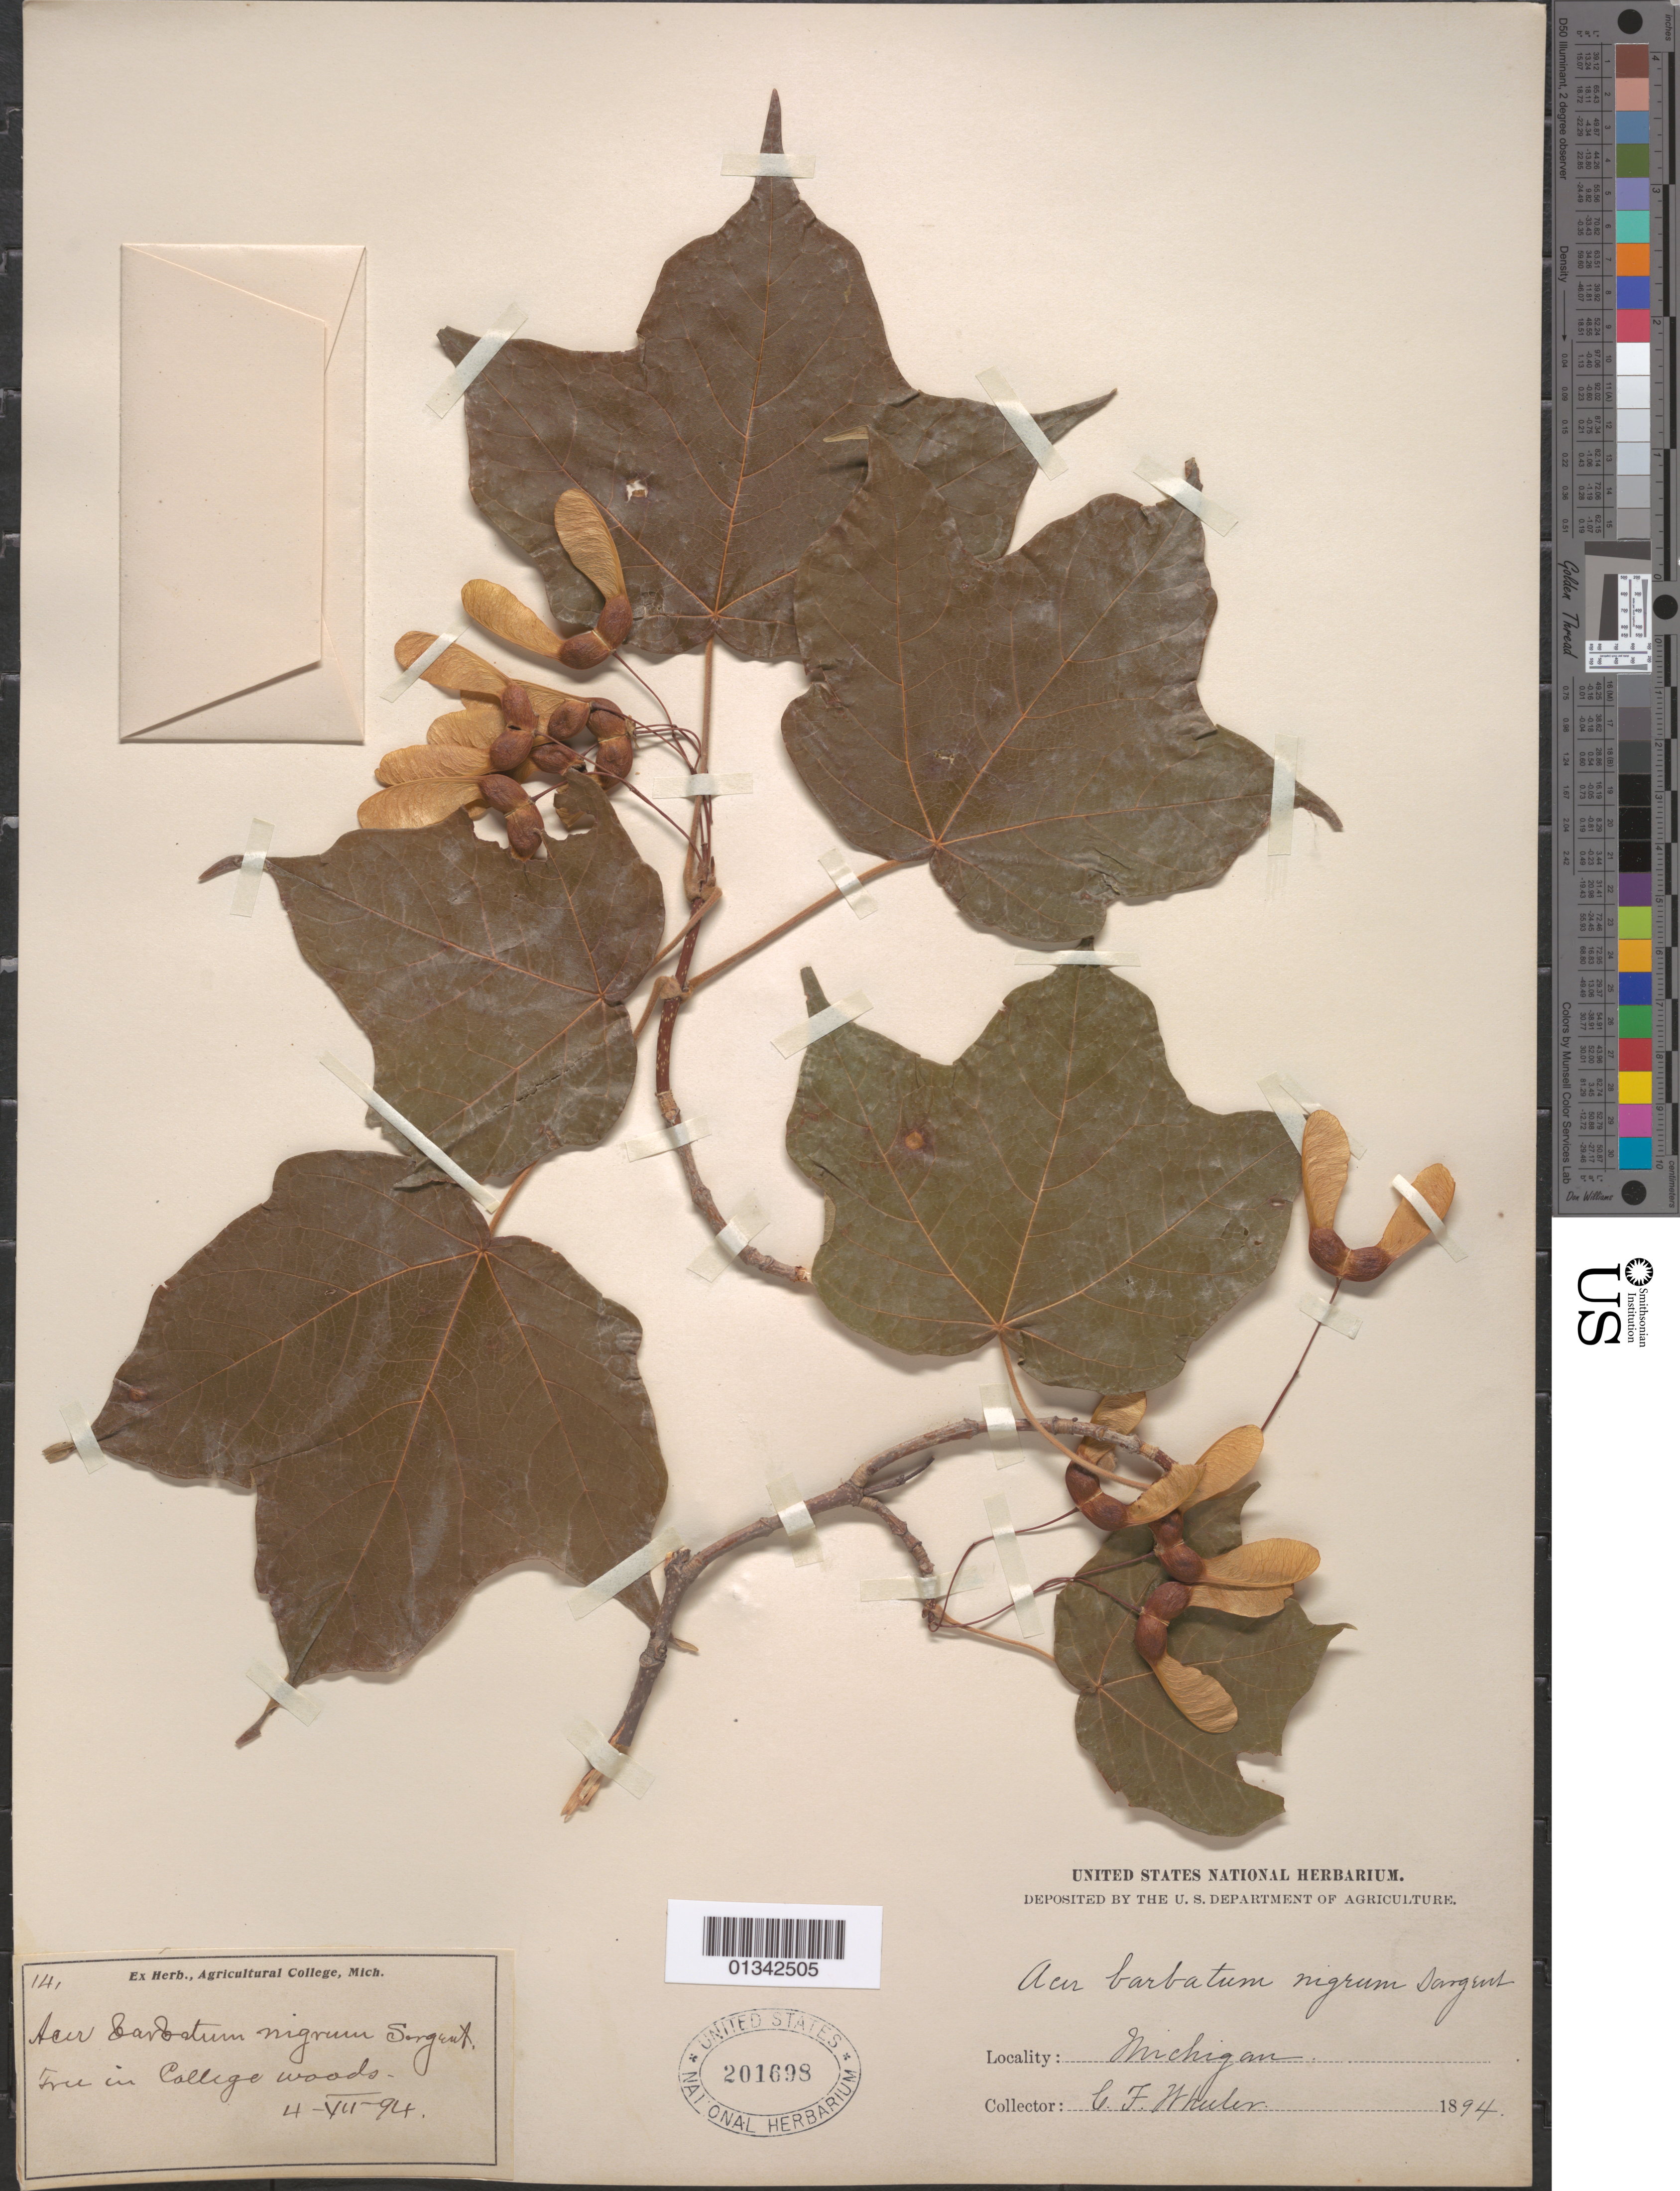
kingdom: Plantae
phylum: Tracheophyta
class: Magnoliopsida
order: Sapindales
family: Sapindaceae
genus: Acer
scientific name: Acer saccharum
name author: Marshall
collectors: C. Wheeler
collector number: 14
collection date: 1894-07-04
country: United States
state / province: Michigan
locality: Agricultural College [E. Lansing?], in College woods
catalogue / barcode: US 201698